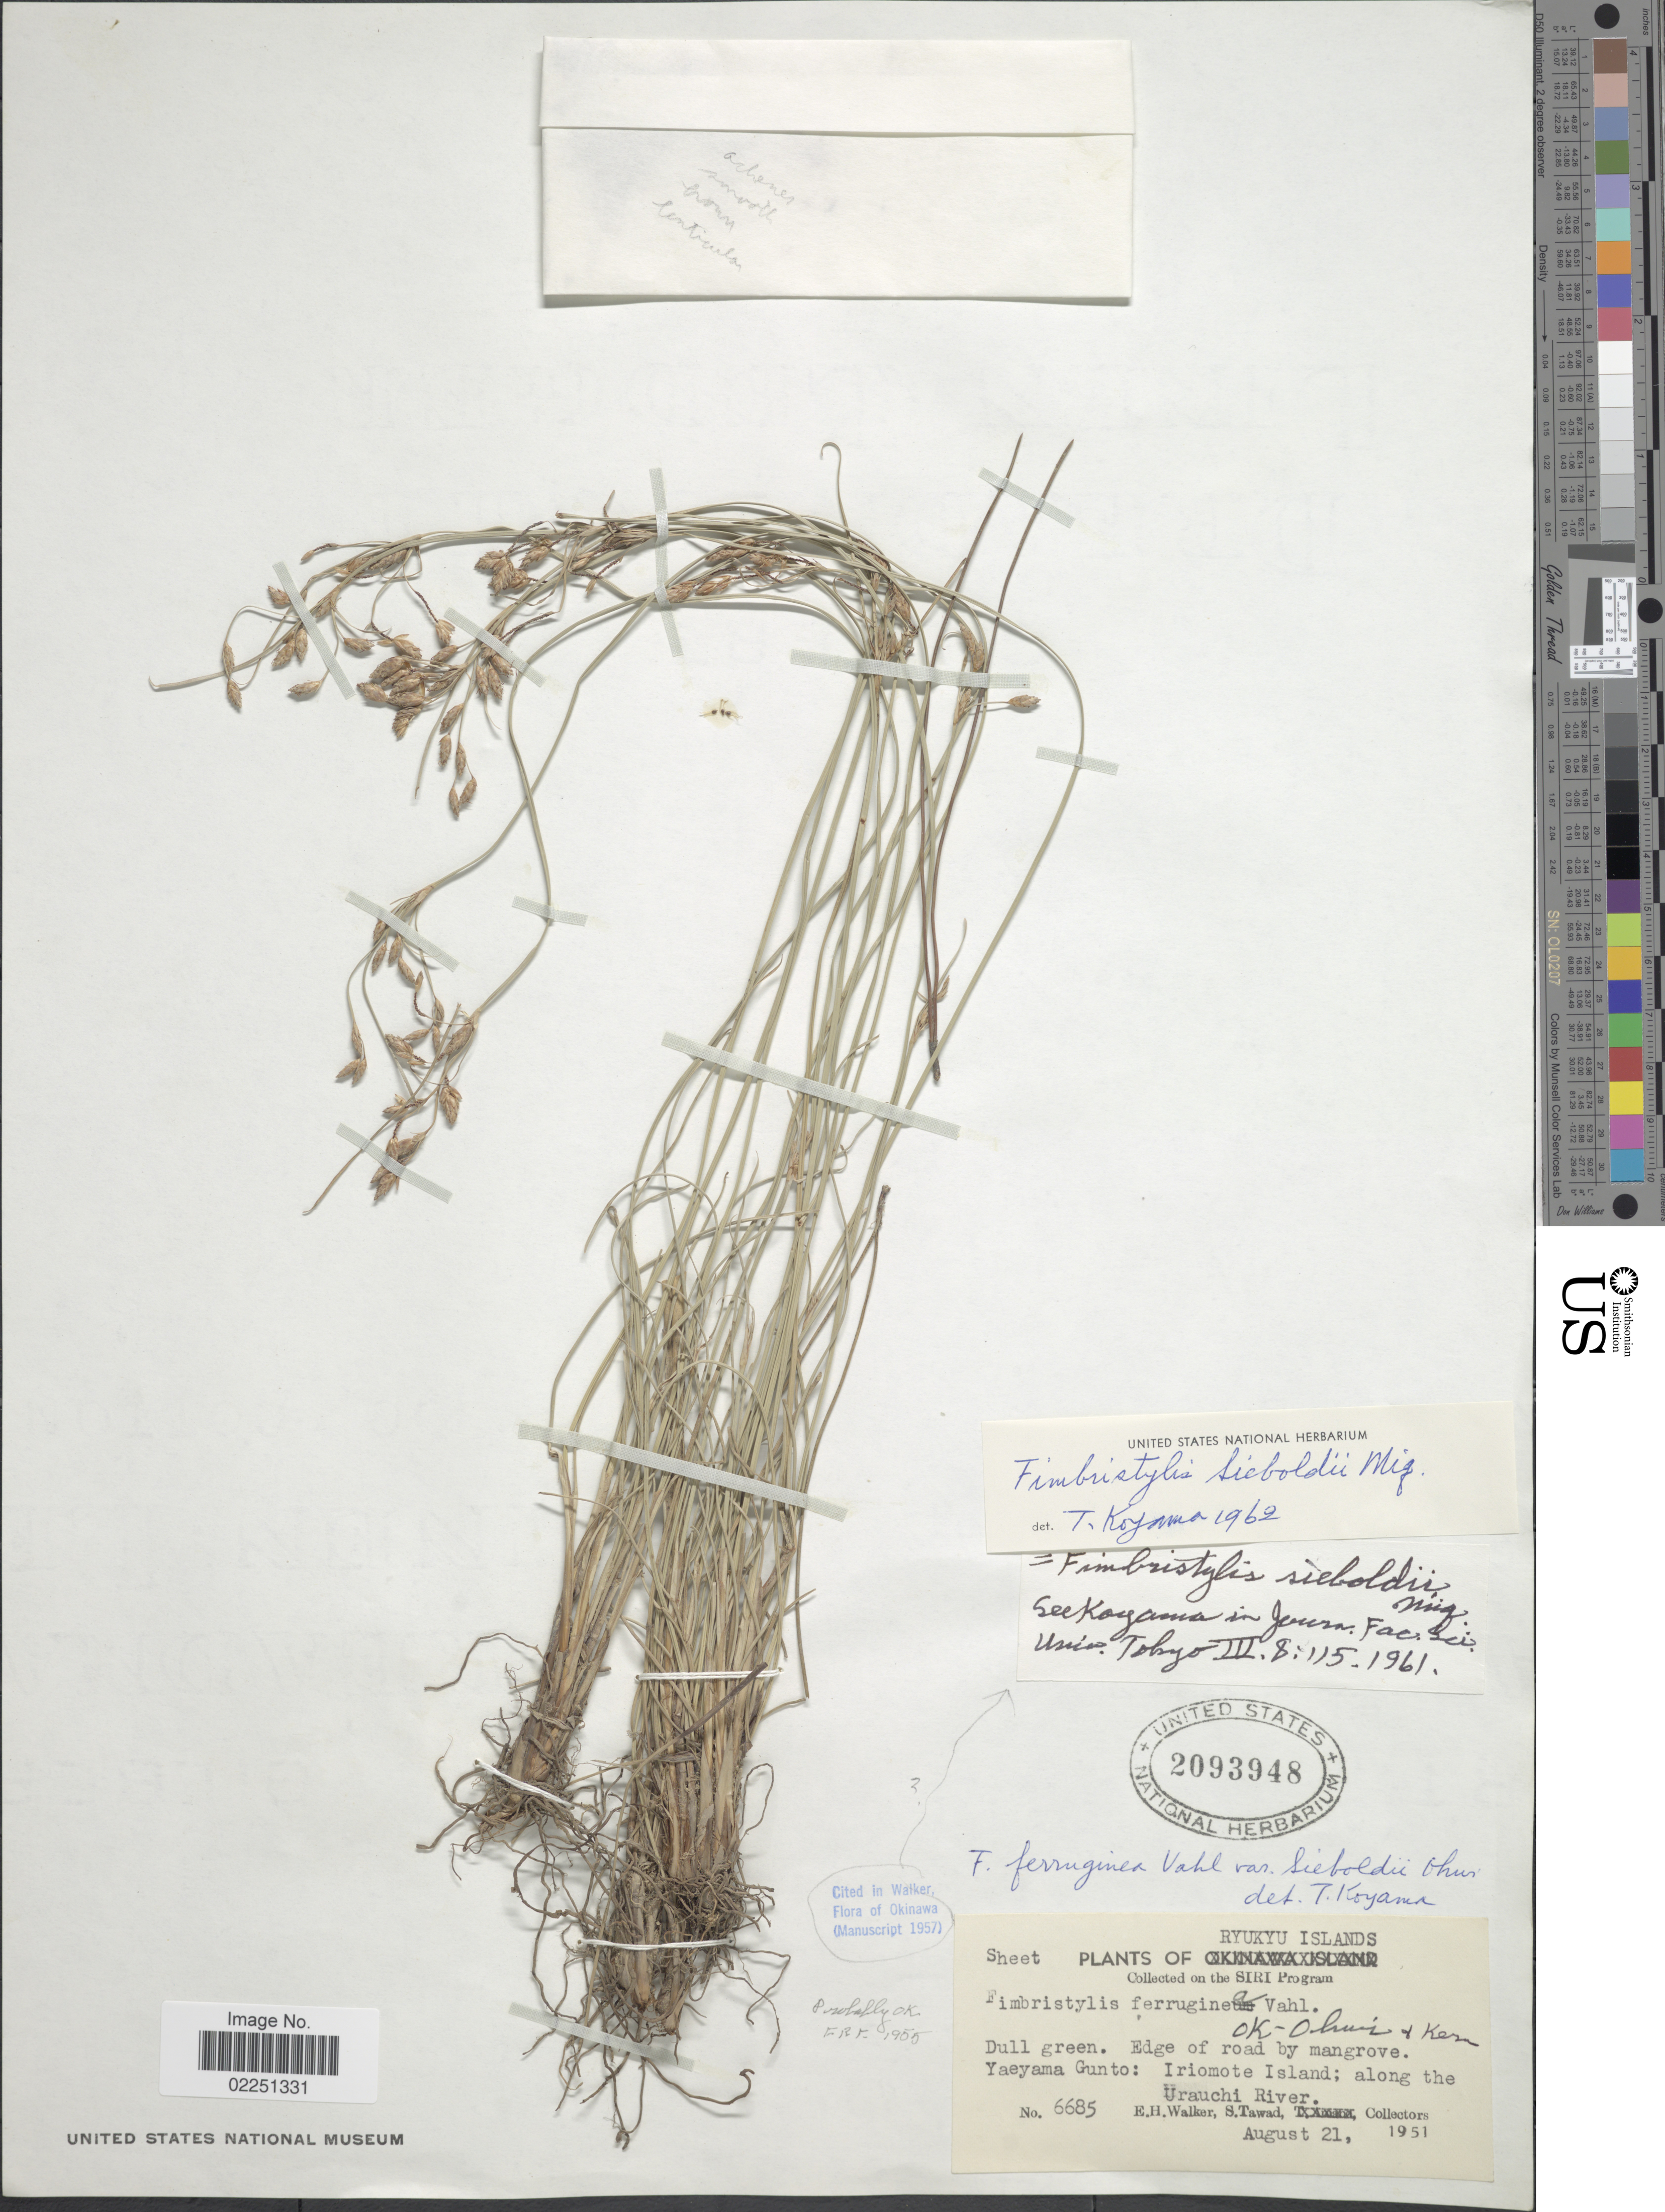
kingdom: Plantae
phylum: Tracheophyta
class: Liliopsida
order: Poales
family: Cyperaceae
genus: Fimbristylis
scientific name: Fimbristylis sieboldii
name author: Miq. ex Franch. & Sav.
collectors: E. H. Walker & S. Tawad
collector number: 6685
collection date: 1951-08-21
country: Japan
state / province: Okinawa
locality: Ryukyu Islands. Yaeyama Gunto: Iriomote Island; along the Urauchi River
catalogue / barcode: US 2093948